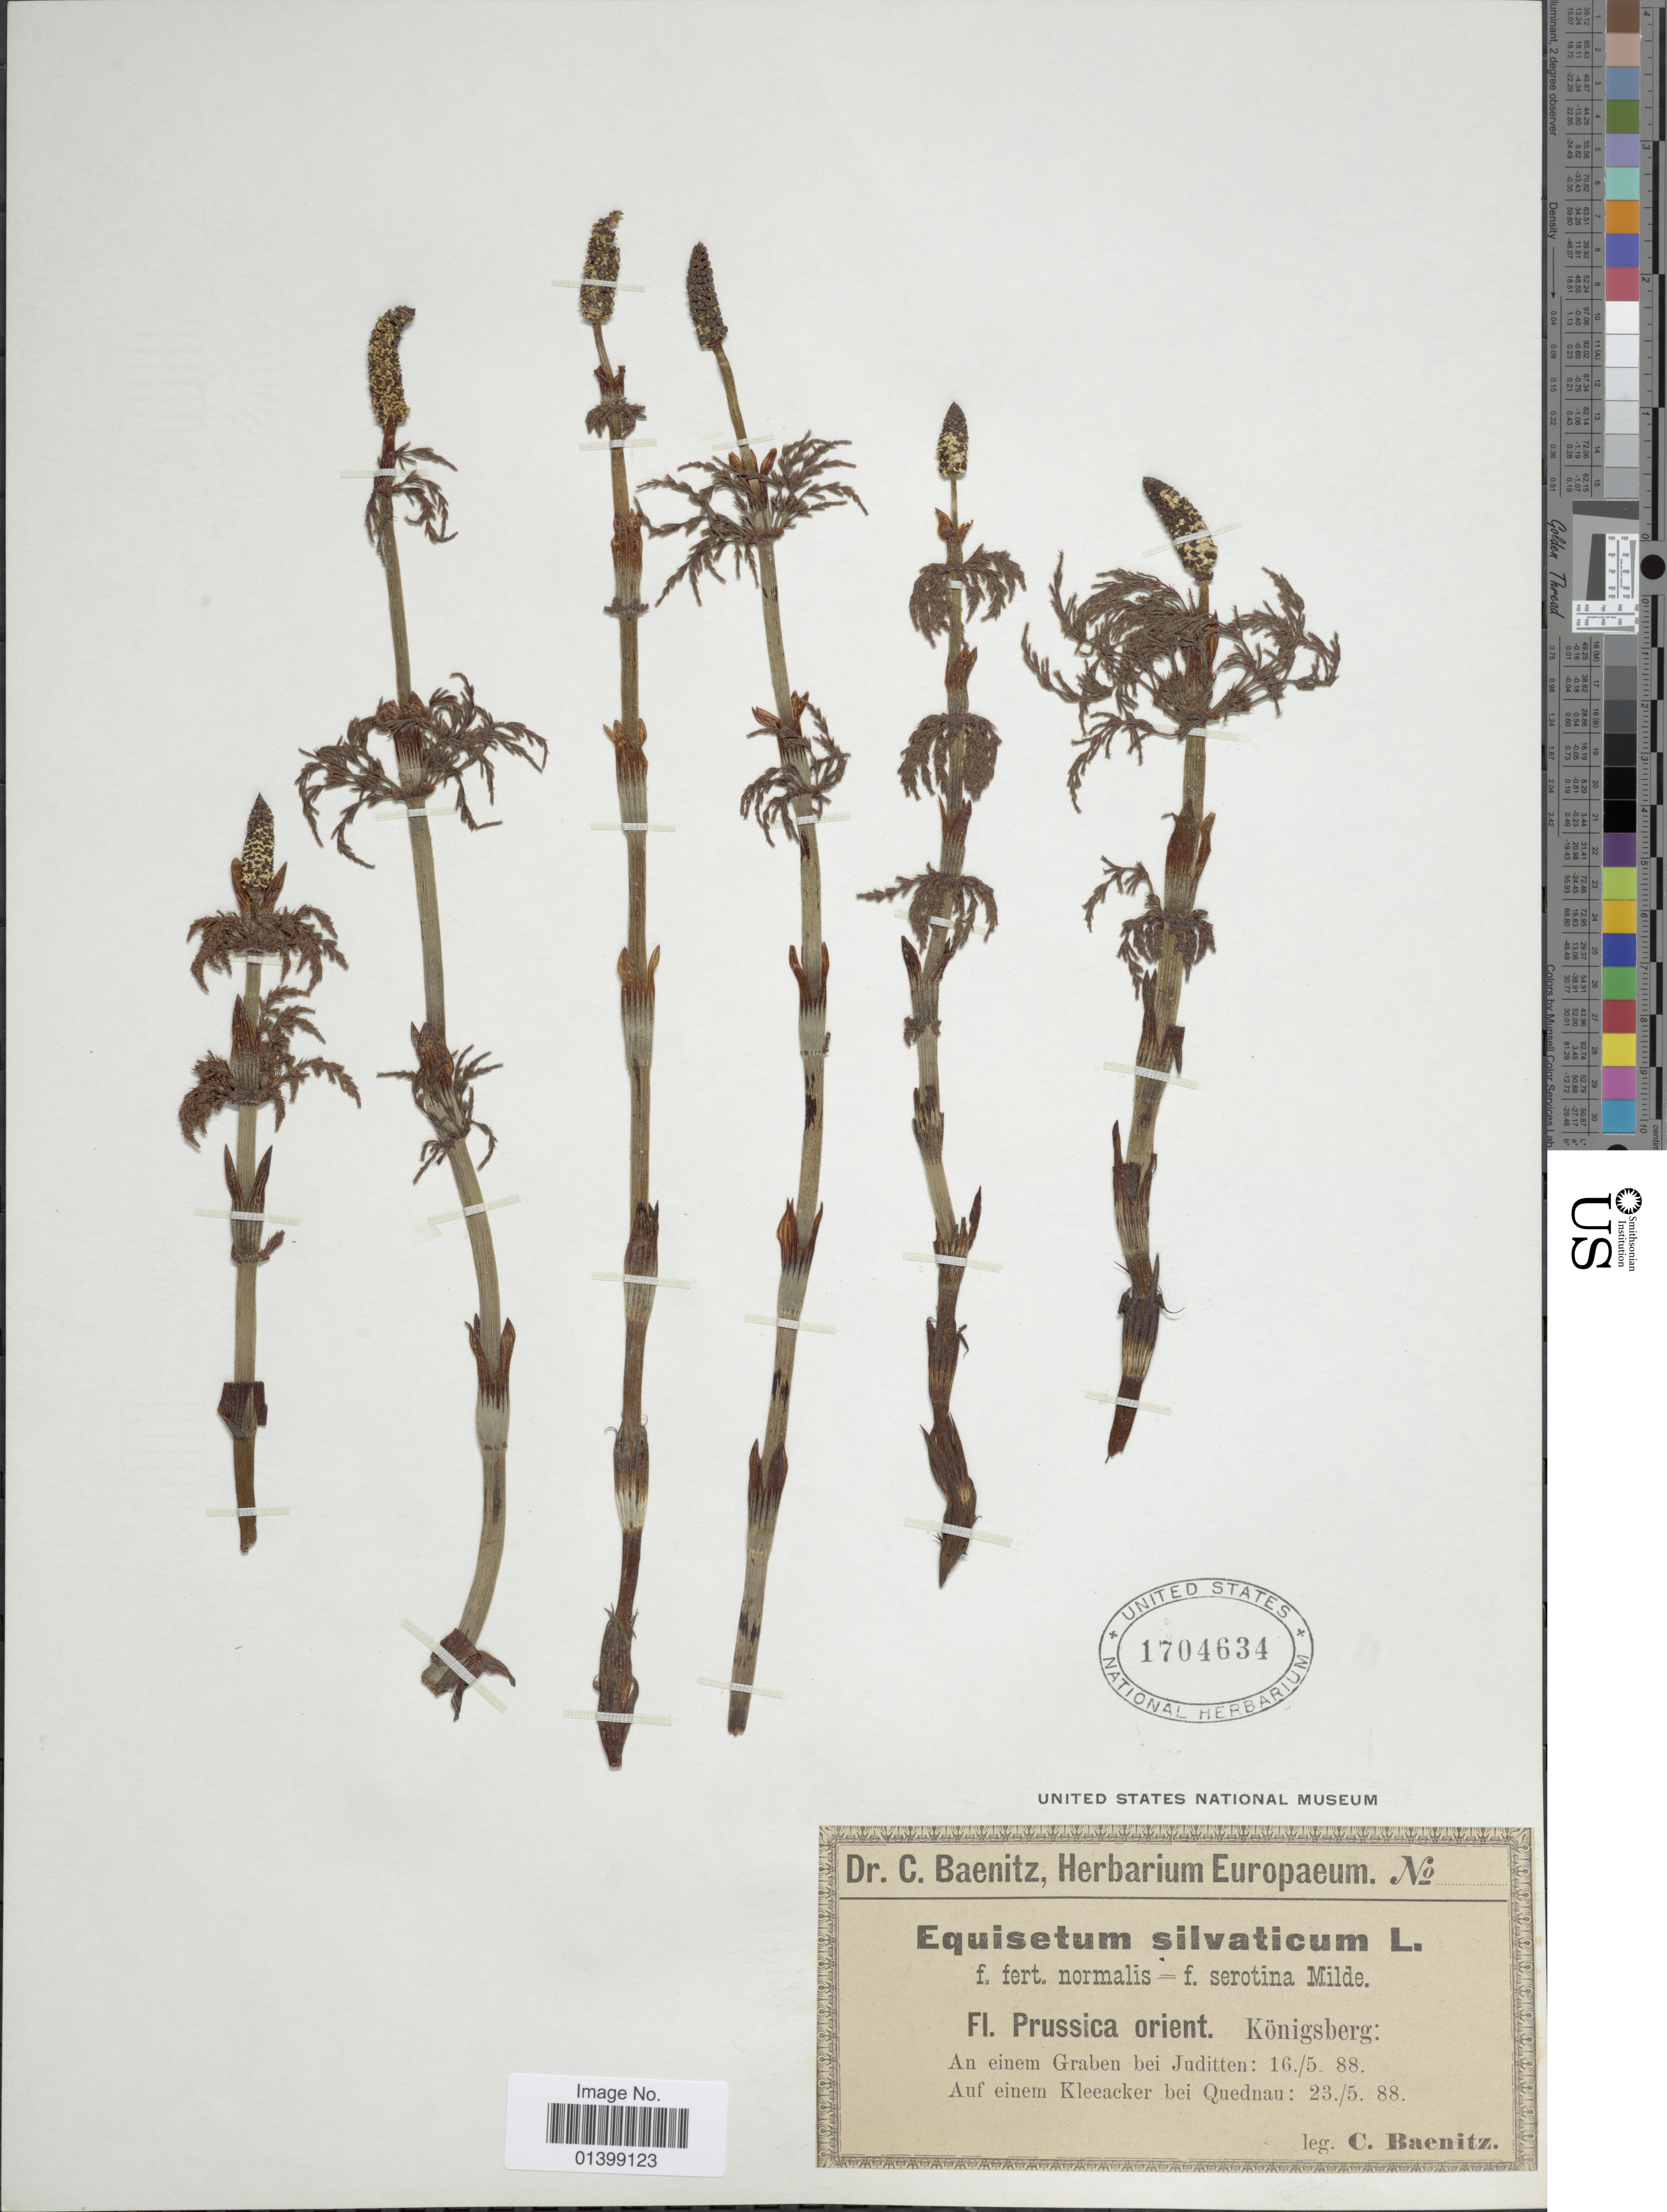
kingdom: Plantae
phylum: Tracheophyta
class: Polypodiopsida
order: Equisetales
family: Equisetaceae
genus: Equisetum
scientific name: Equisetum sylvaticum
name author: L.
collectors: C. G. Baenitz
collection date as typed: Transcribed d/m/y: 16/5/88 to 23/5/88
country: Russian Federation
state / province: Kaliningrad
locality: Prussica orient. Königsberg: An einem Graben bei Juditten, Auf einem Kleeacker bei Quednau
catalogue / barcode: US 1704634